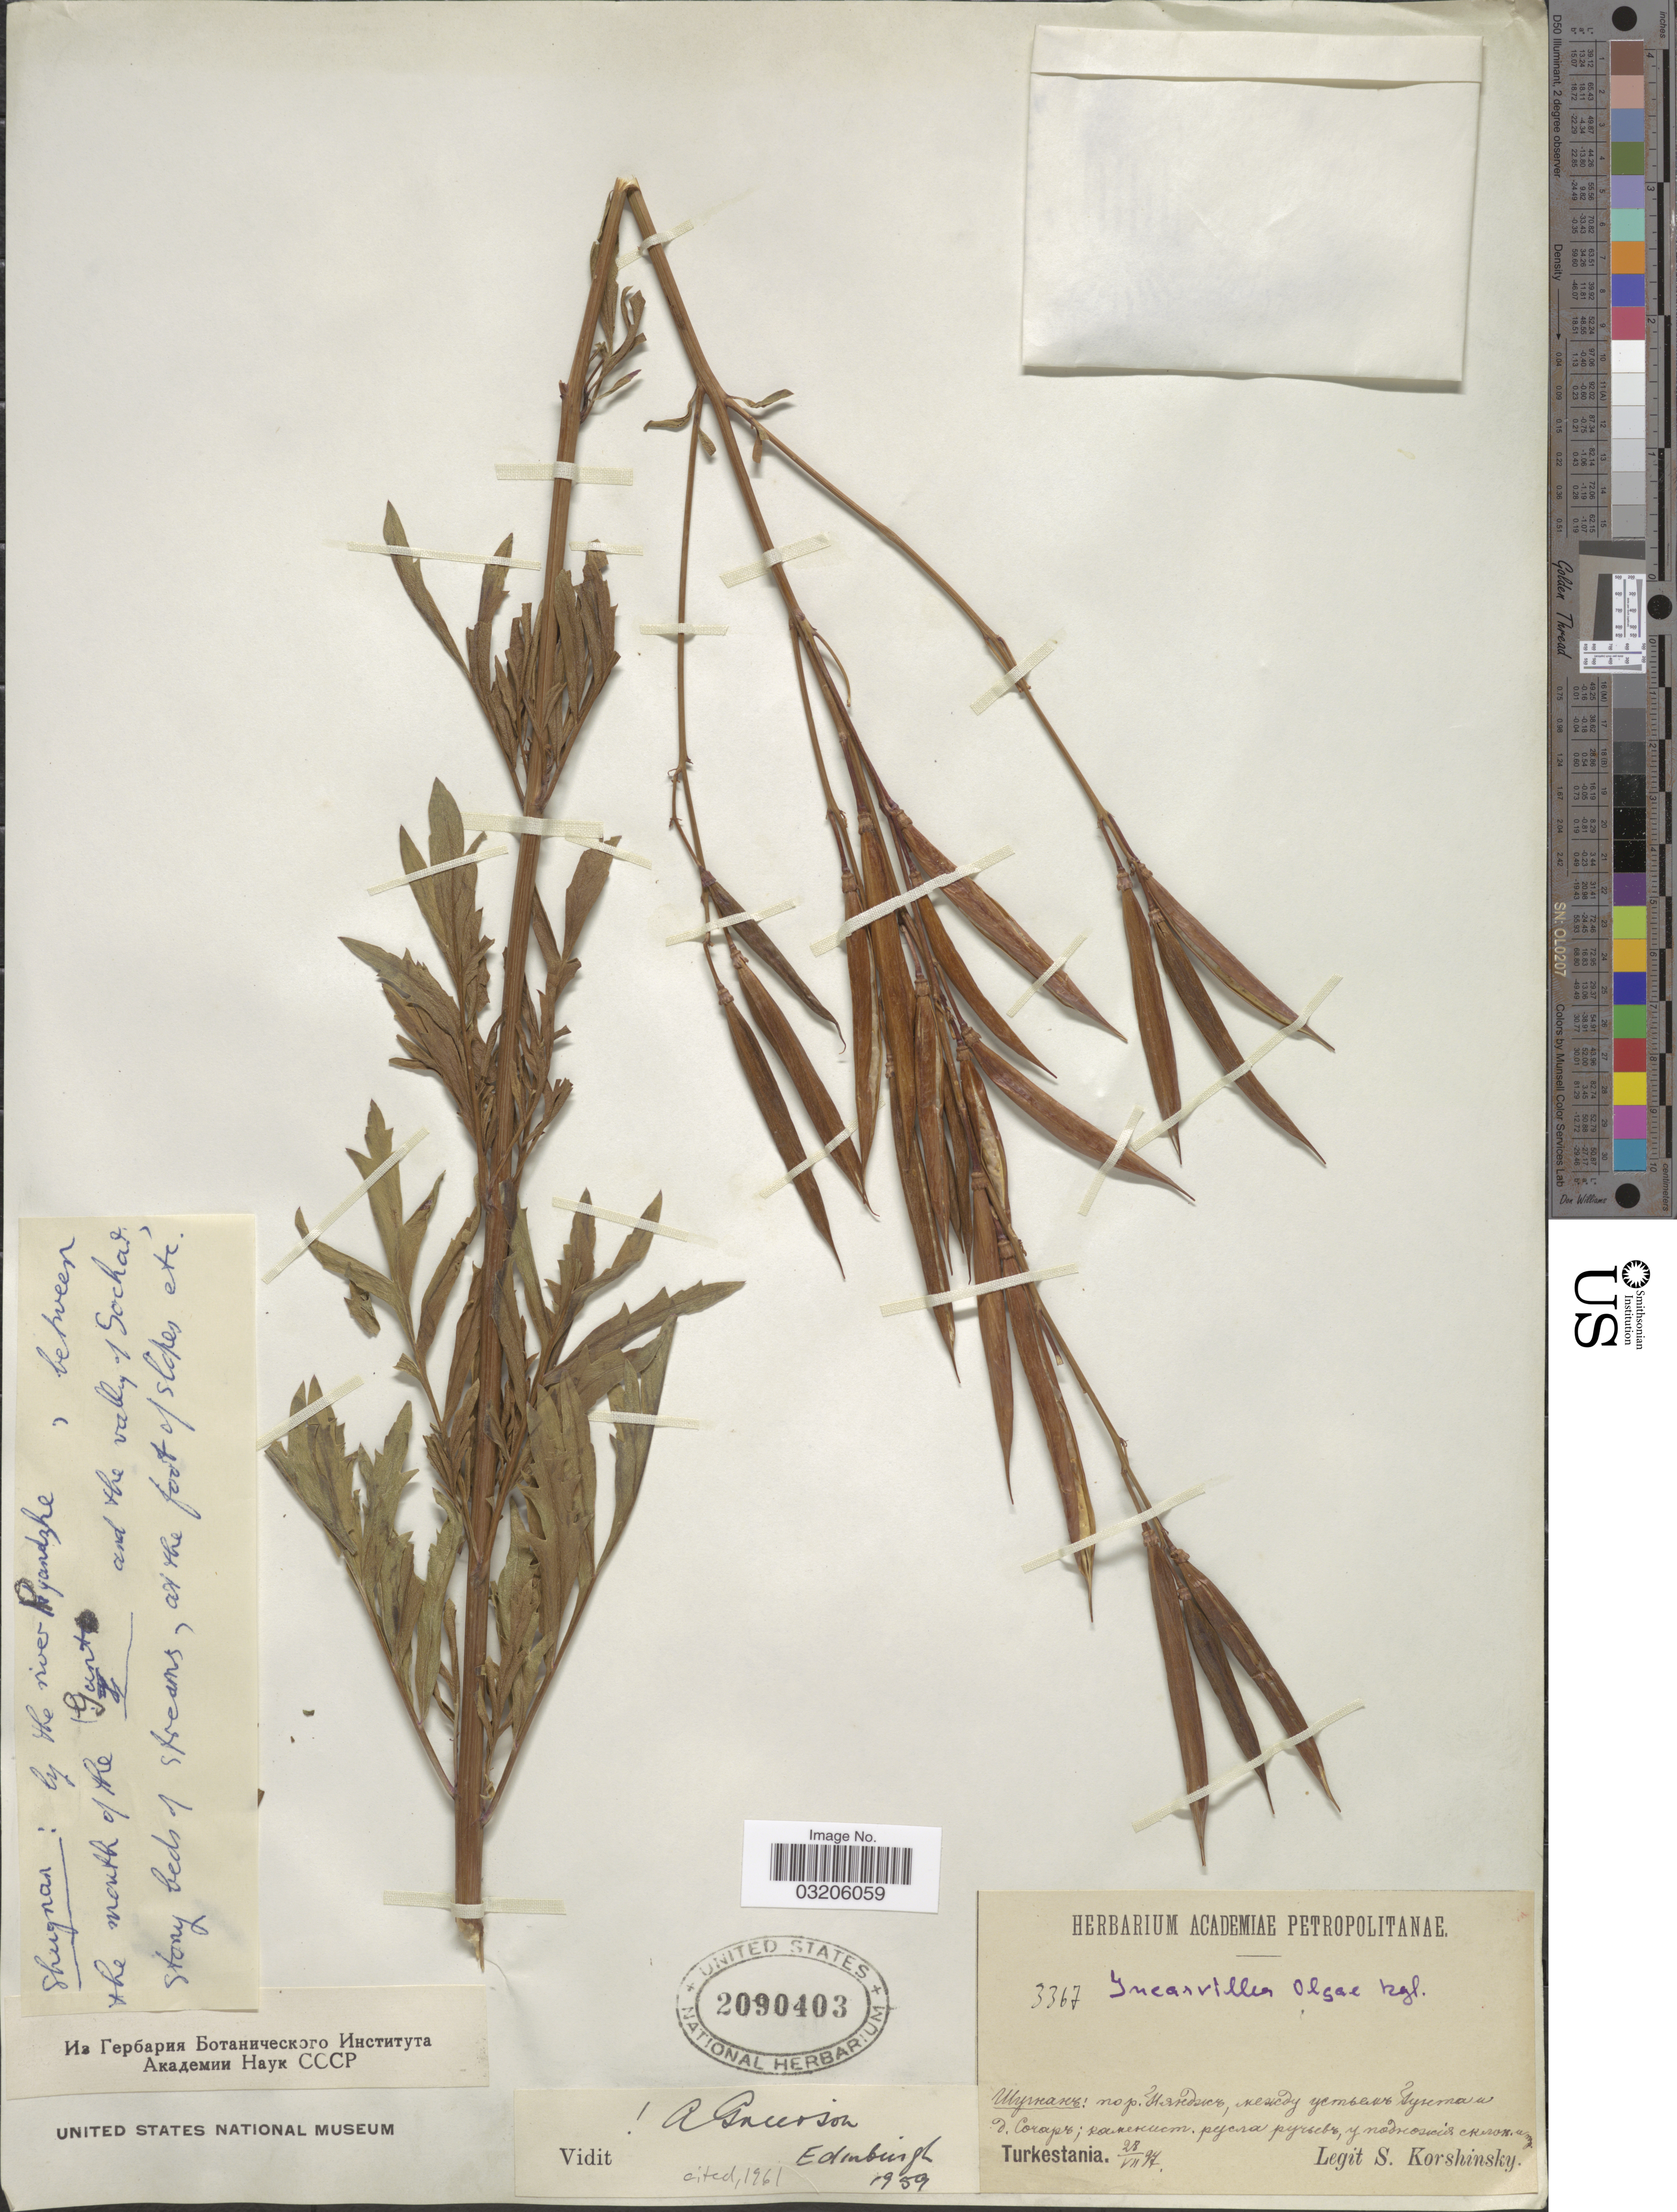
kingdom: Plantae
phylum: Tracheophyta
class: Magnoliopsida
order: Lamiales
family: Bignoniaceae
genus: Incarvillea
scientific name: Incarvillea olgae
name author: Regel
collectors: S. I. Korshinsky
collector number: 3367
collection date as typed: Transcribed d/m/y: 28/7/97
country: Turkey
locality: Turkestania. Shugnan: by the river Pyandzhe, between the mouth of the Gunt and the valley of Sochav.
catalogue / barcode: US 2090403